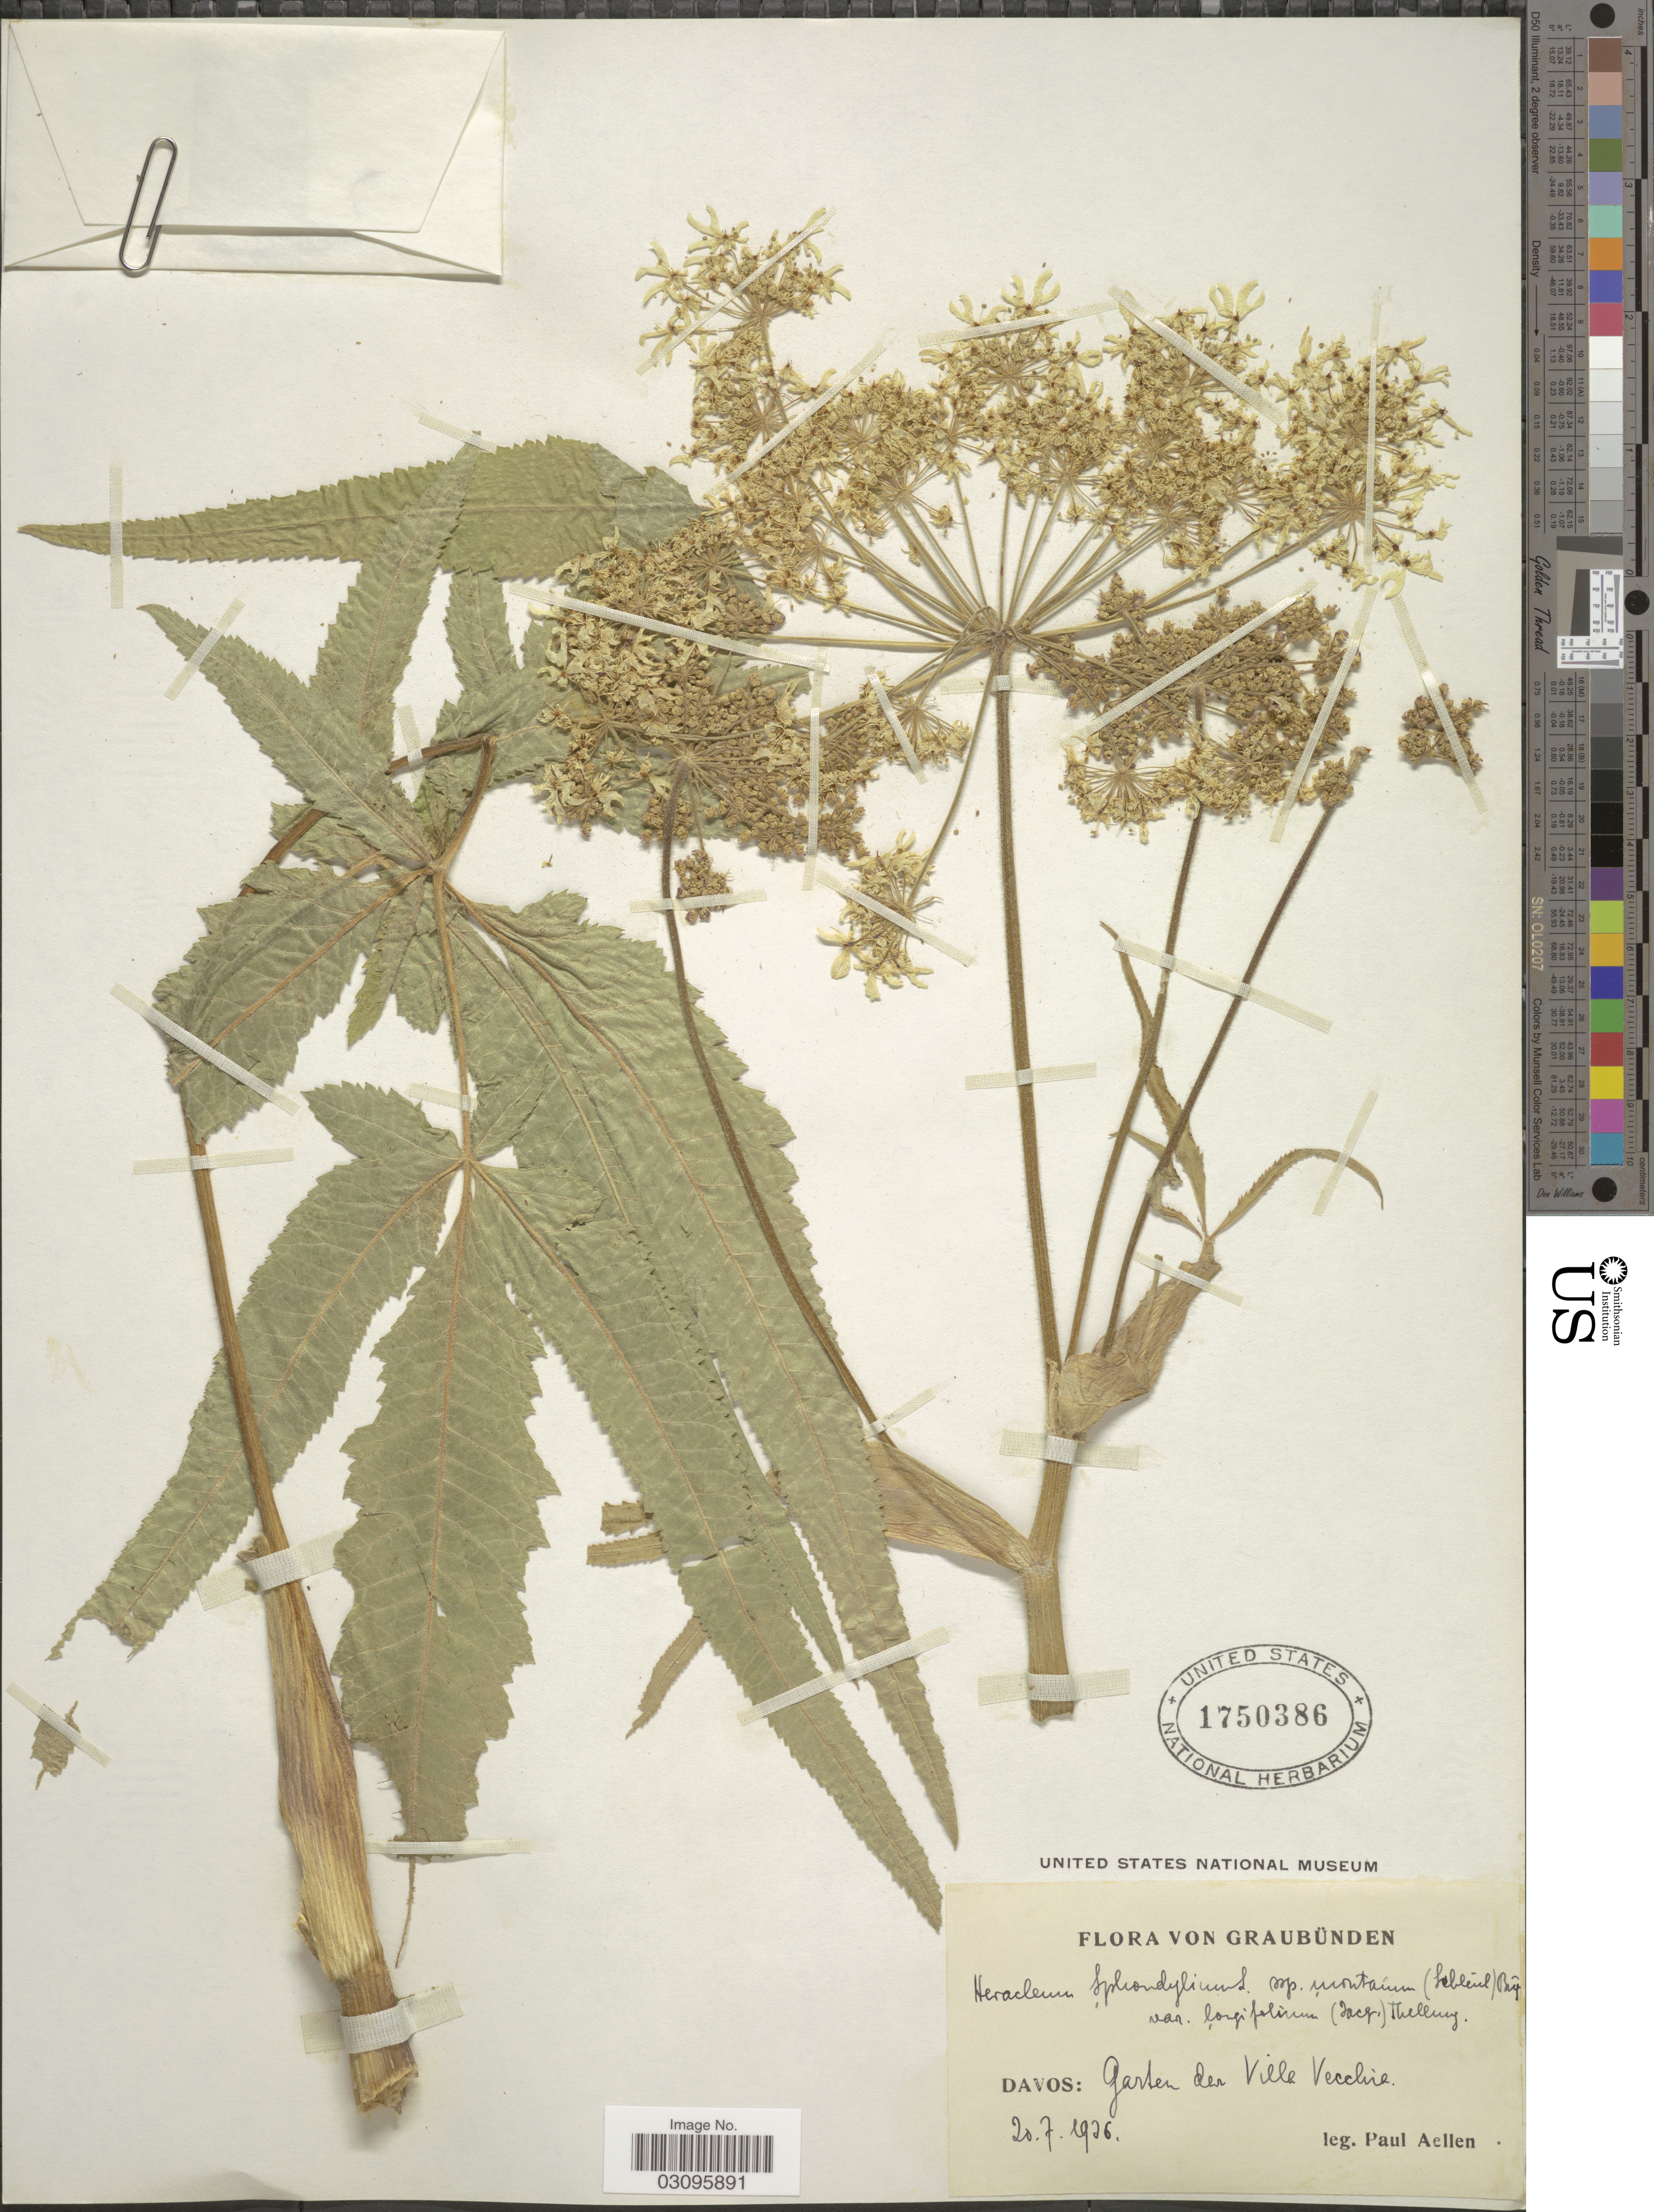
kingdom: Plantae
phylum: Tracheophyta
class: Magnoliopsida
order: Apiales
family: Apiaceae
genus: Heracleum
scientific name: Heracleum sphondylium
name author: L.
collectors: P. Aellen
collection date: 1926-07-20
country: Switzerland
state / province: Graubunden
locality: Davos: Garten der Ville Vecclire.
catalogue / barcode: US 1750386